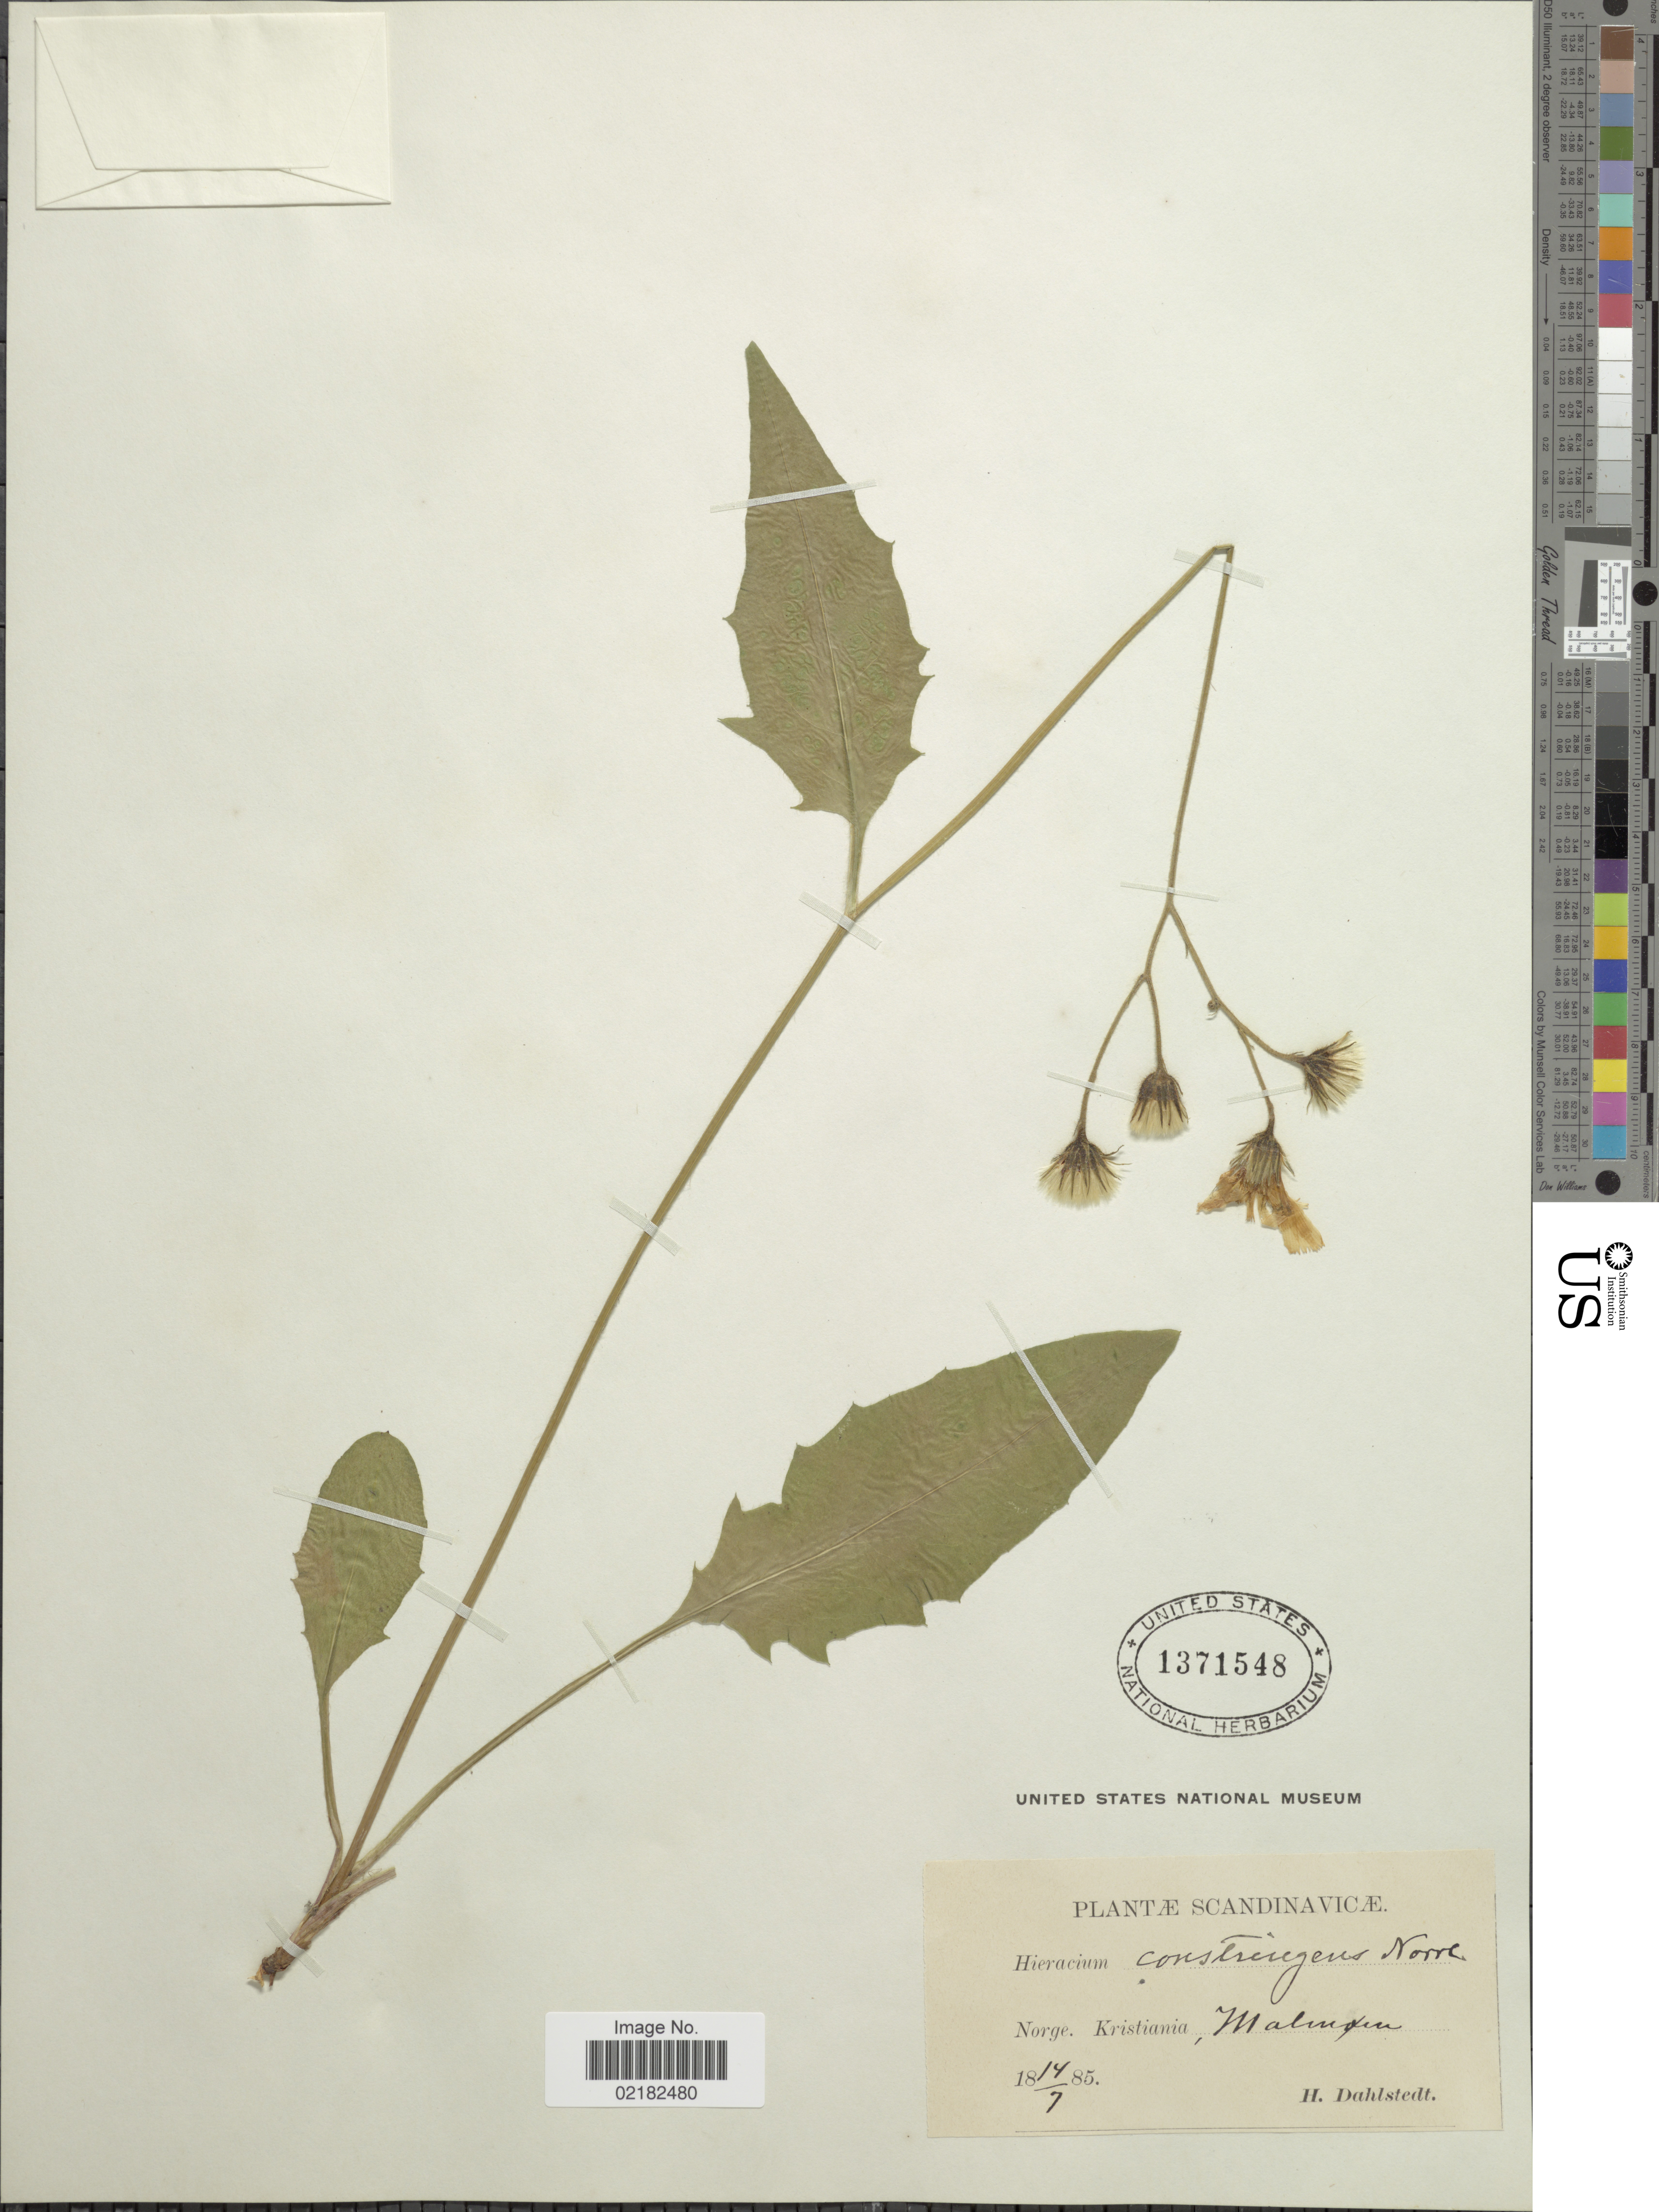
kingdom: Plantae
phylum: Tracheophyta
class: Magnoliopsida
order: Asterales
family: Asteraceae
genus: Hieracium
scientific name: Hieracium constringens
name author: Norrlin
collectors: H. G. Dahlstedt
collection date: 1885-07-14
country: Norway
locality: Scandinavicae, Norge, Kristiania, Malmoen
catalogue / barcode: US 1371548